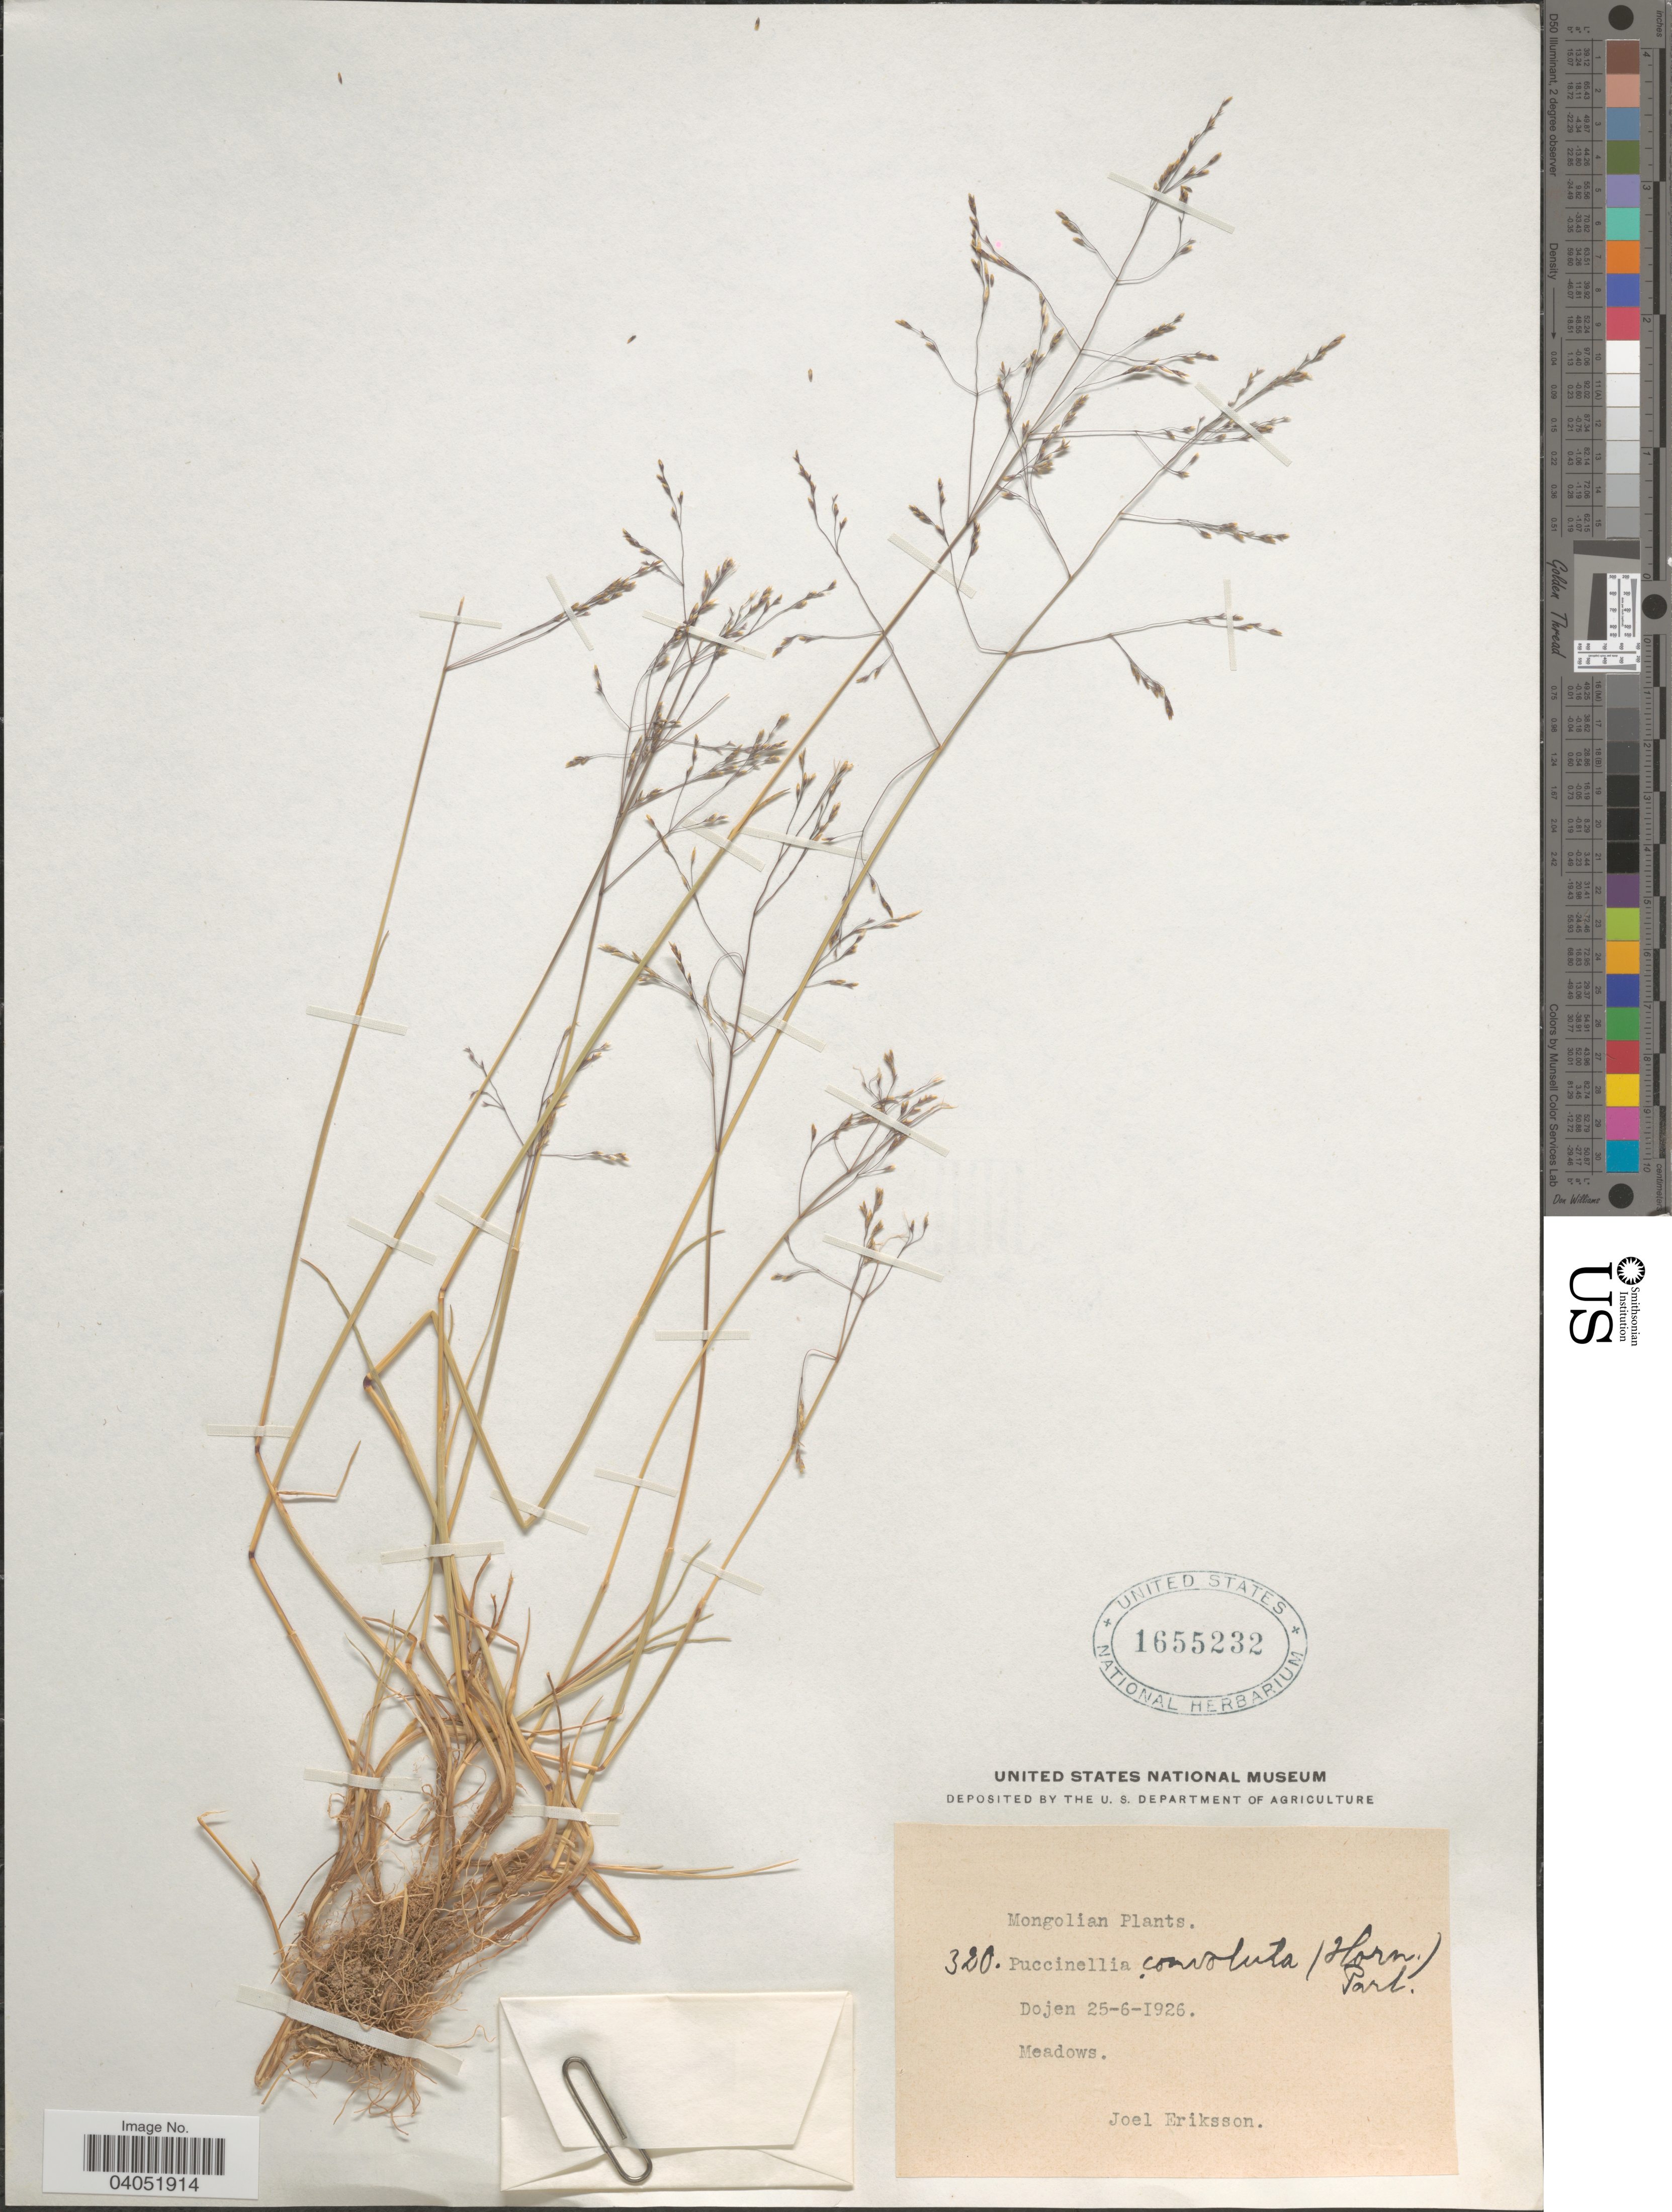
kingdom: Plantae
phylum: Tracheophyta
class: Liliopsida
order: Poales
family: Poaceae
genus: Puccinellia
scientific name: Puccinellia distans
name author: (Jacq.) Parl.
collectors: J. Eriksson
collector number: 320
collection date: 1926-06-25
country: Mongolia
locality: Mongolian. Dojen. Meadows.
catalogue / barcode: US 1655232